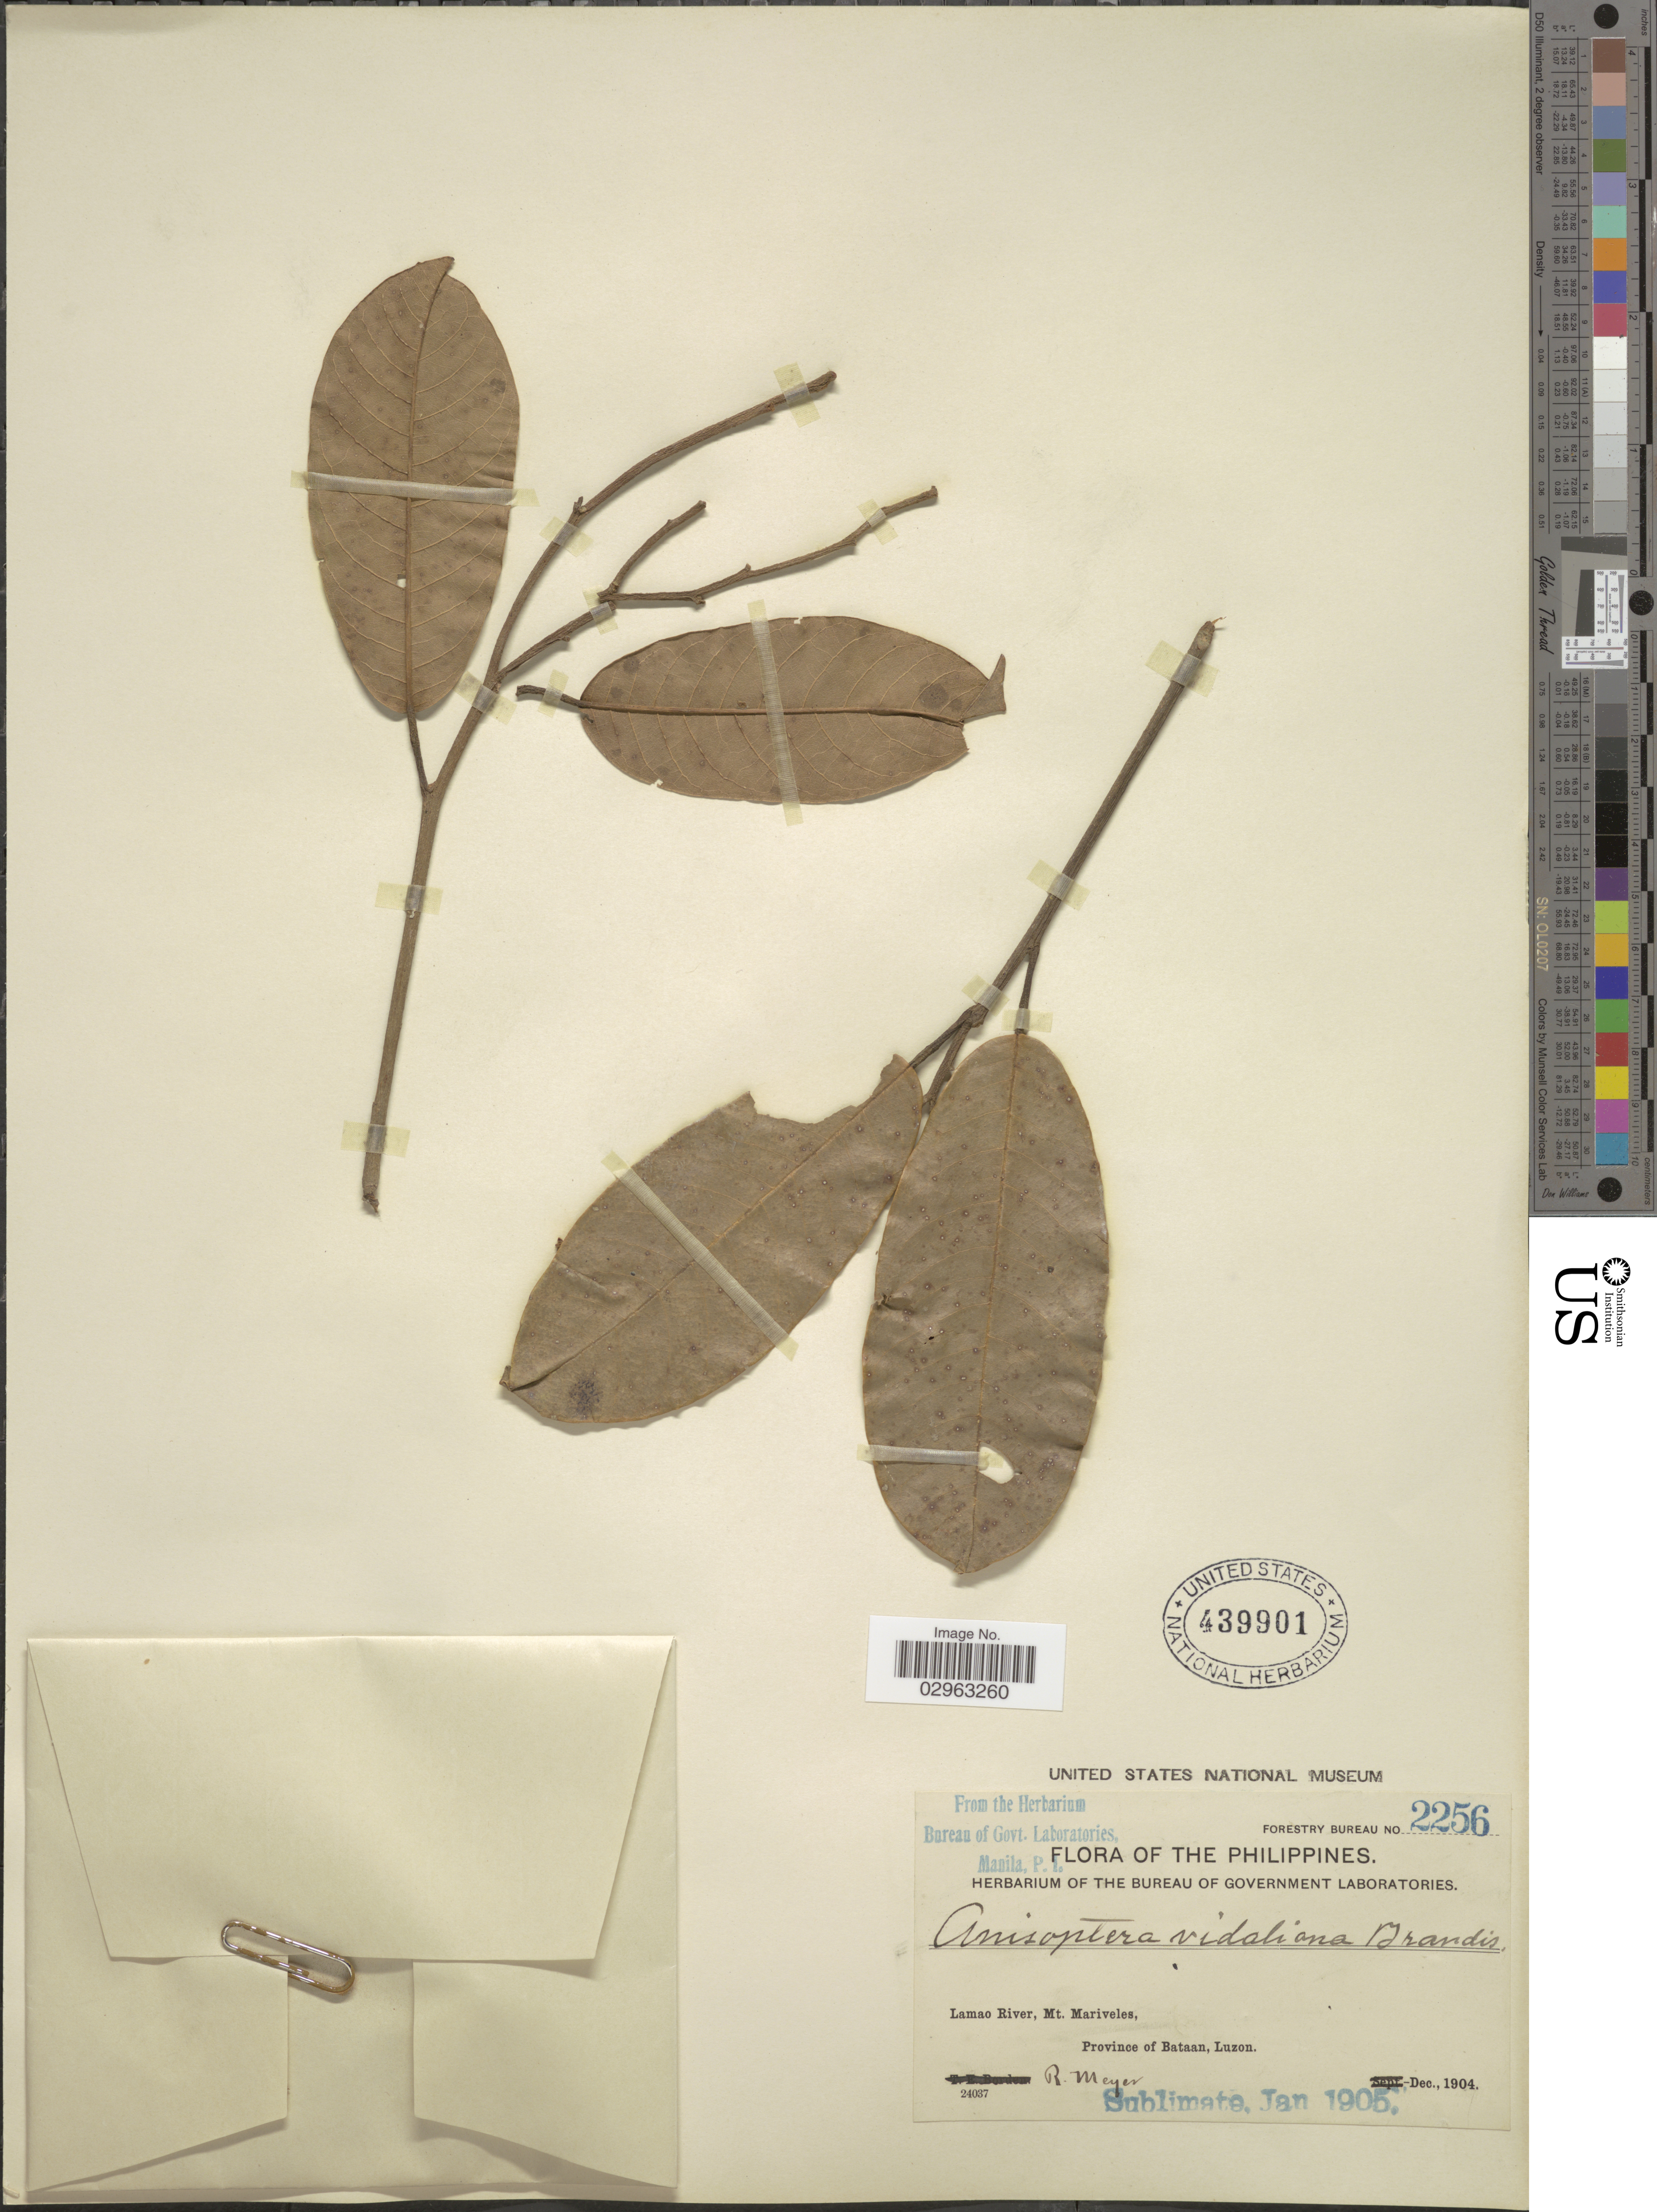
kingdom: Plantae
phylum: Tracheophyta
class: Magnoliopsida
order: Malvales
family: Dipterocarpaceae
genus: Anisoptera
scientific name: Anisoptera sp.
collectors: R. Meyer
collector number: Forestry Bureau 2256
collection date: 1904-12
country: Philippines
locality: Lamao River, Mt. Mariveles, Province of Bataan, Luzon.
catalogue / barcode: US 439901